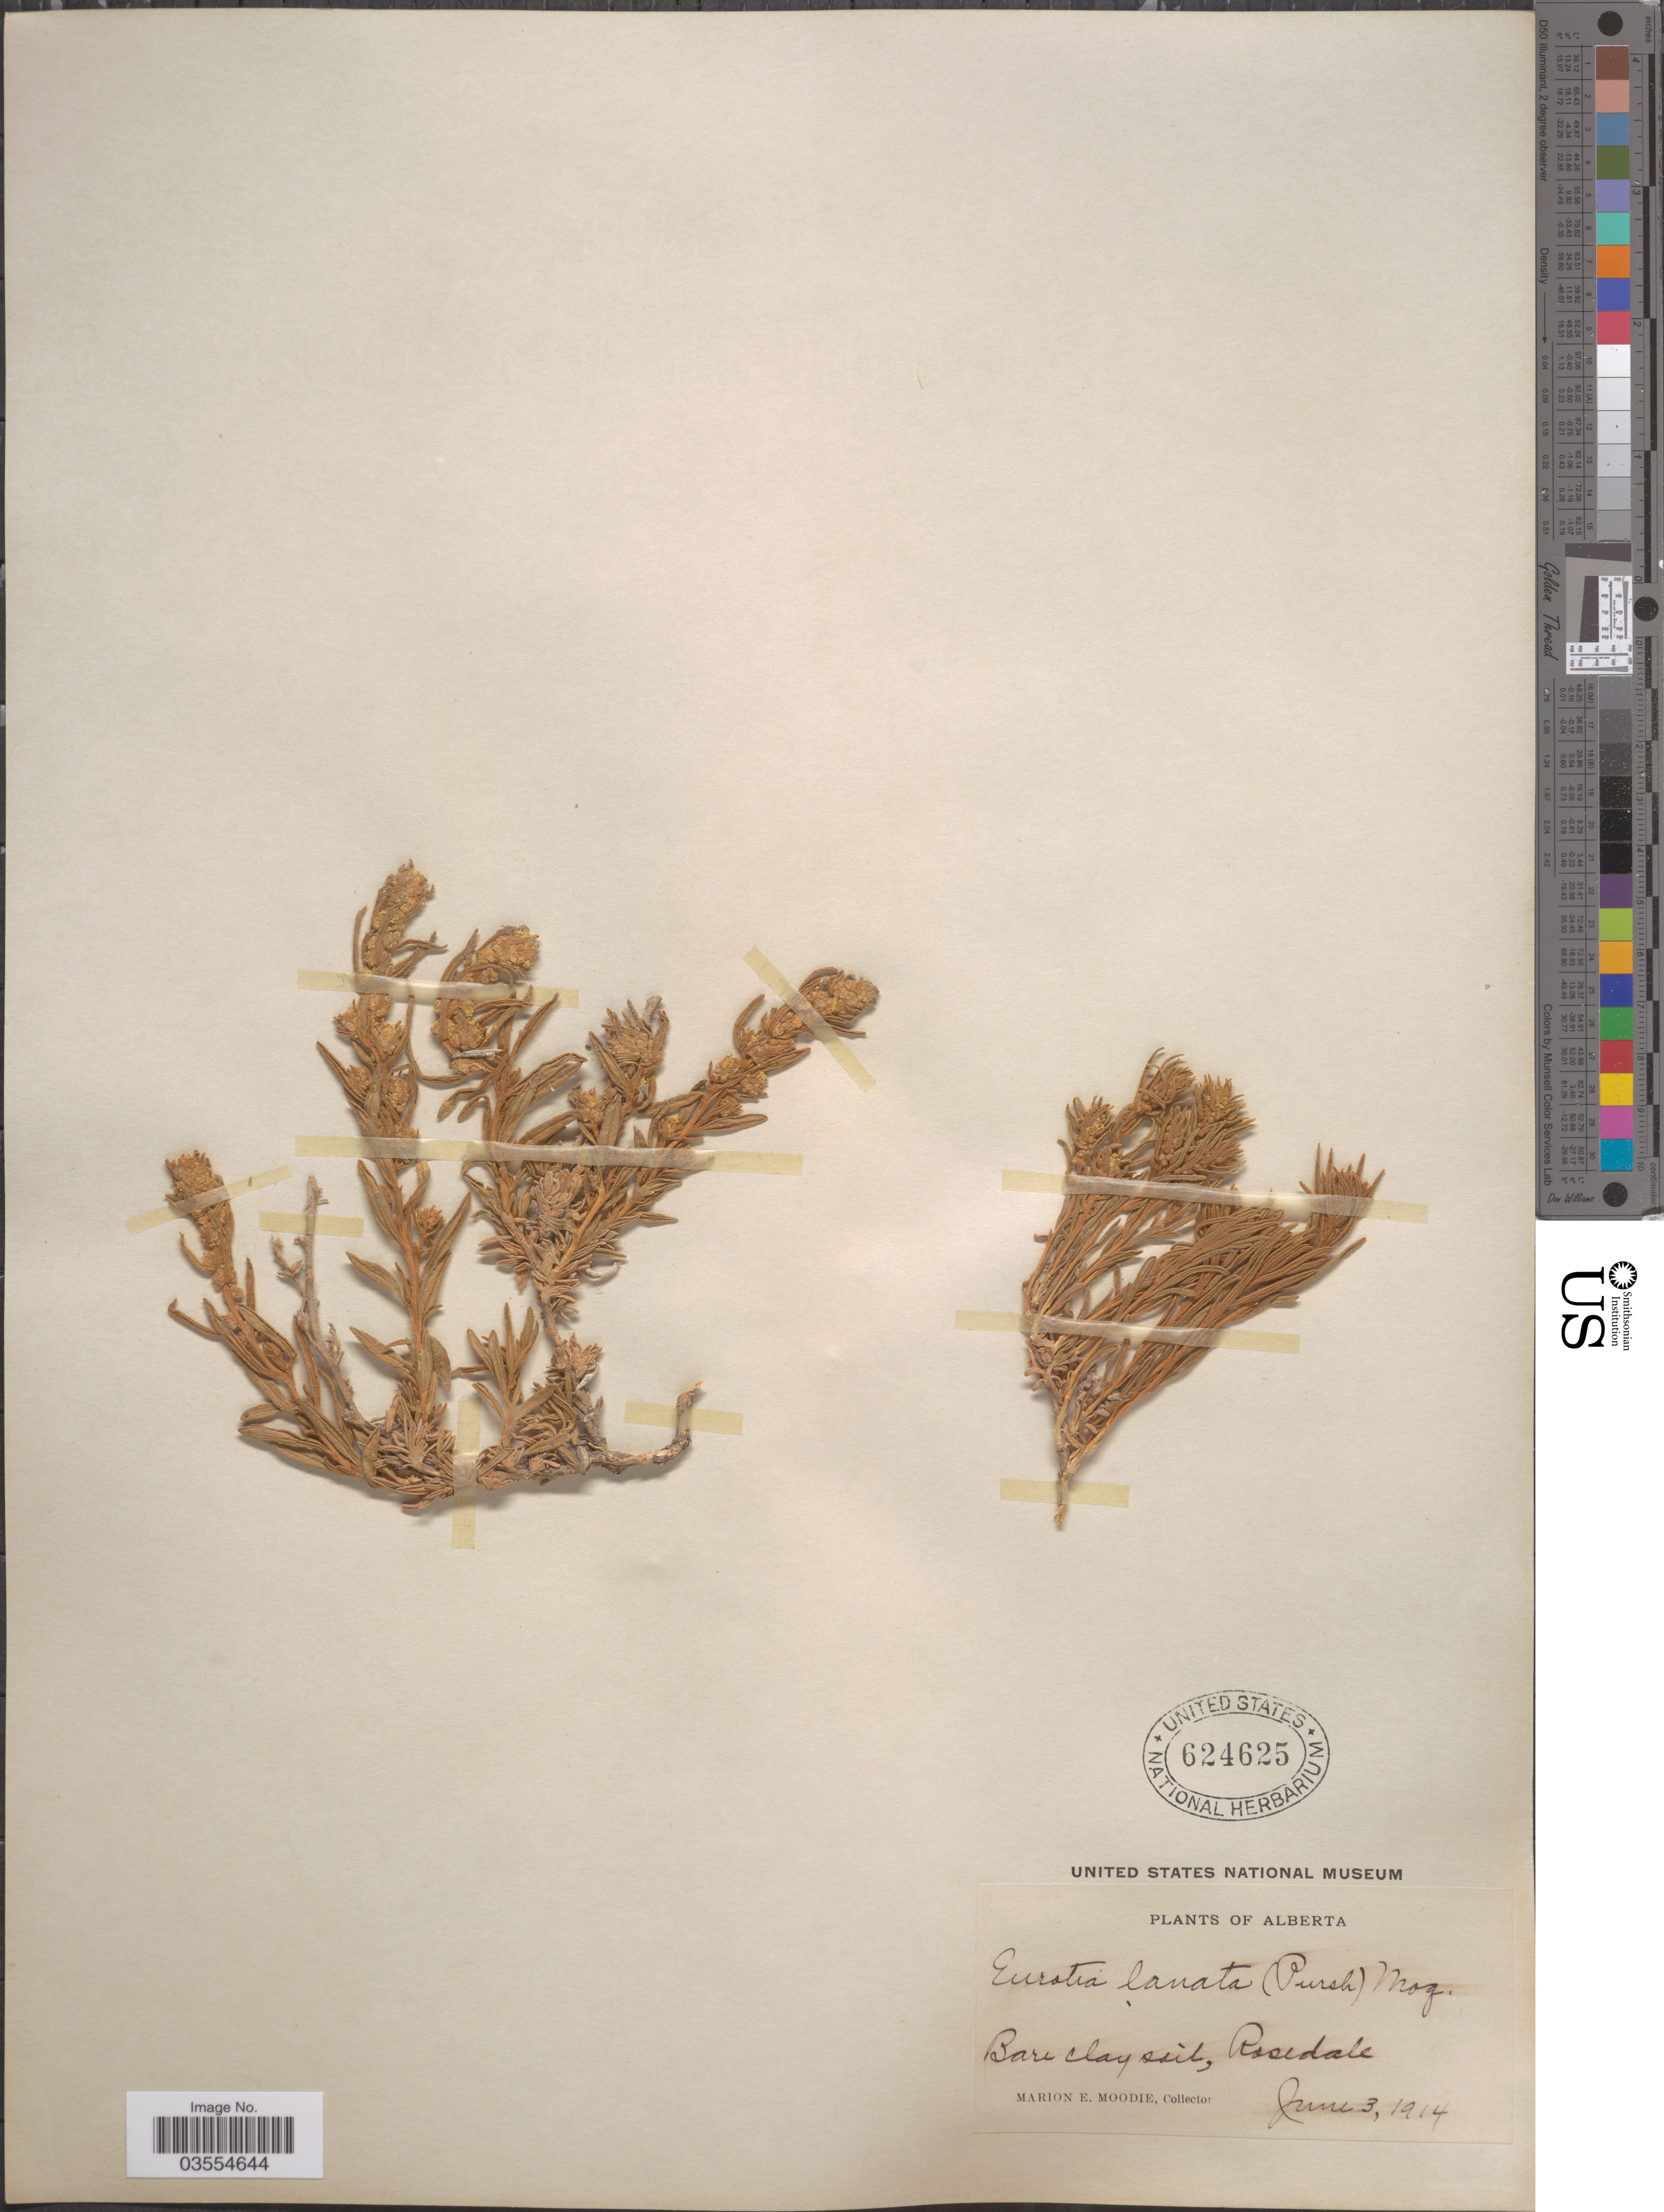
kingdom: Plantae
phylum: Tracheophyta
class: Magnoliopsida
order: Caryophyllales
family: Amaranthaceae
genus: Krascheninnikovia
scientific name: Krascheninnikovia lanata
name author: (Pursh) A. Meeuse & A.Smit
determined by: U.S. National Herbarium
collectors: M. E. Moodie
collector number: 957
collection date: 1914-06-03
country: Canada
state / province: Alberta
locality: Rosedale.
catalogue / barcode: US 624625